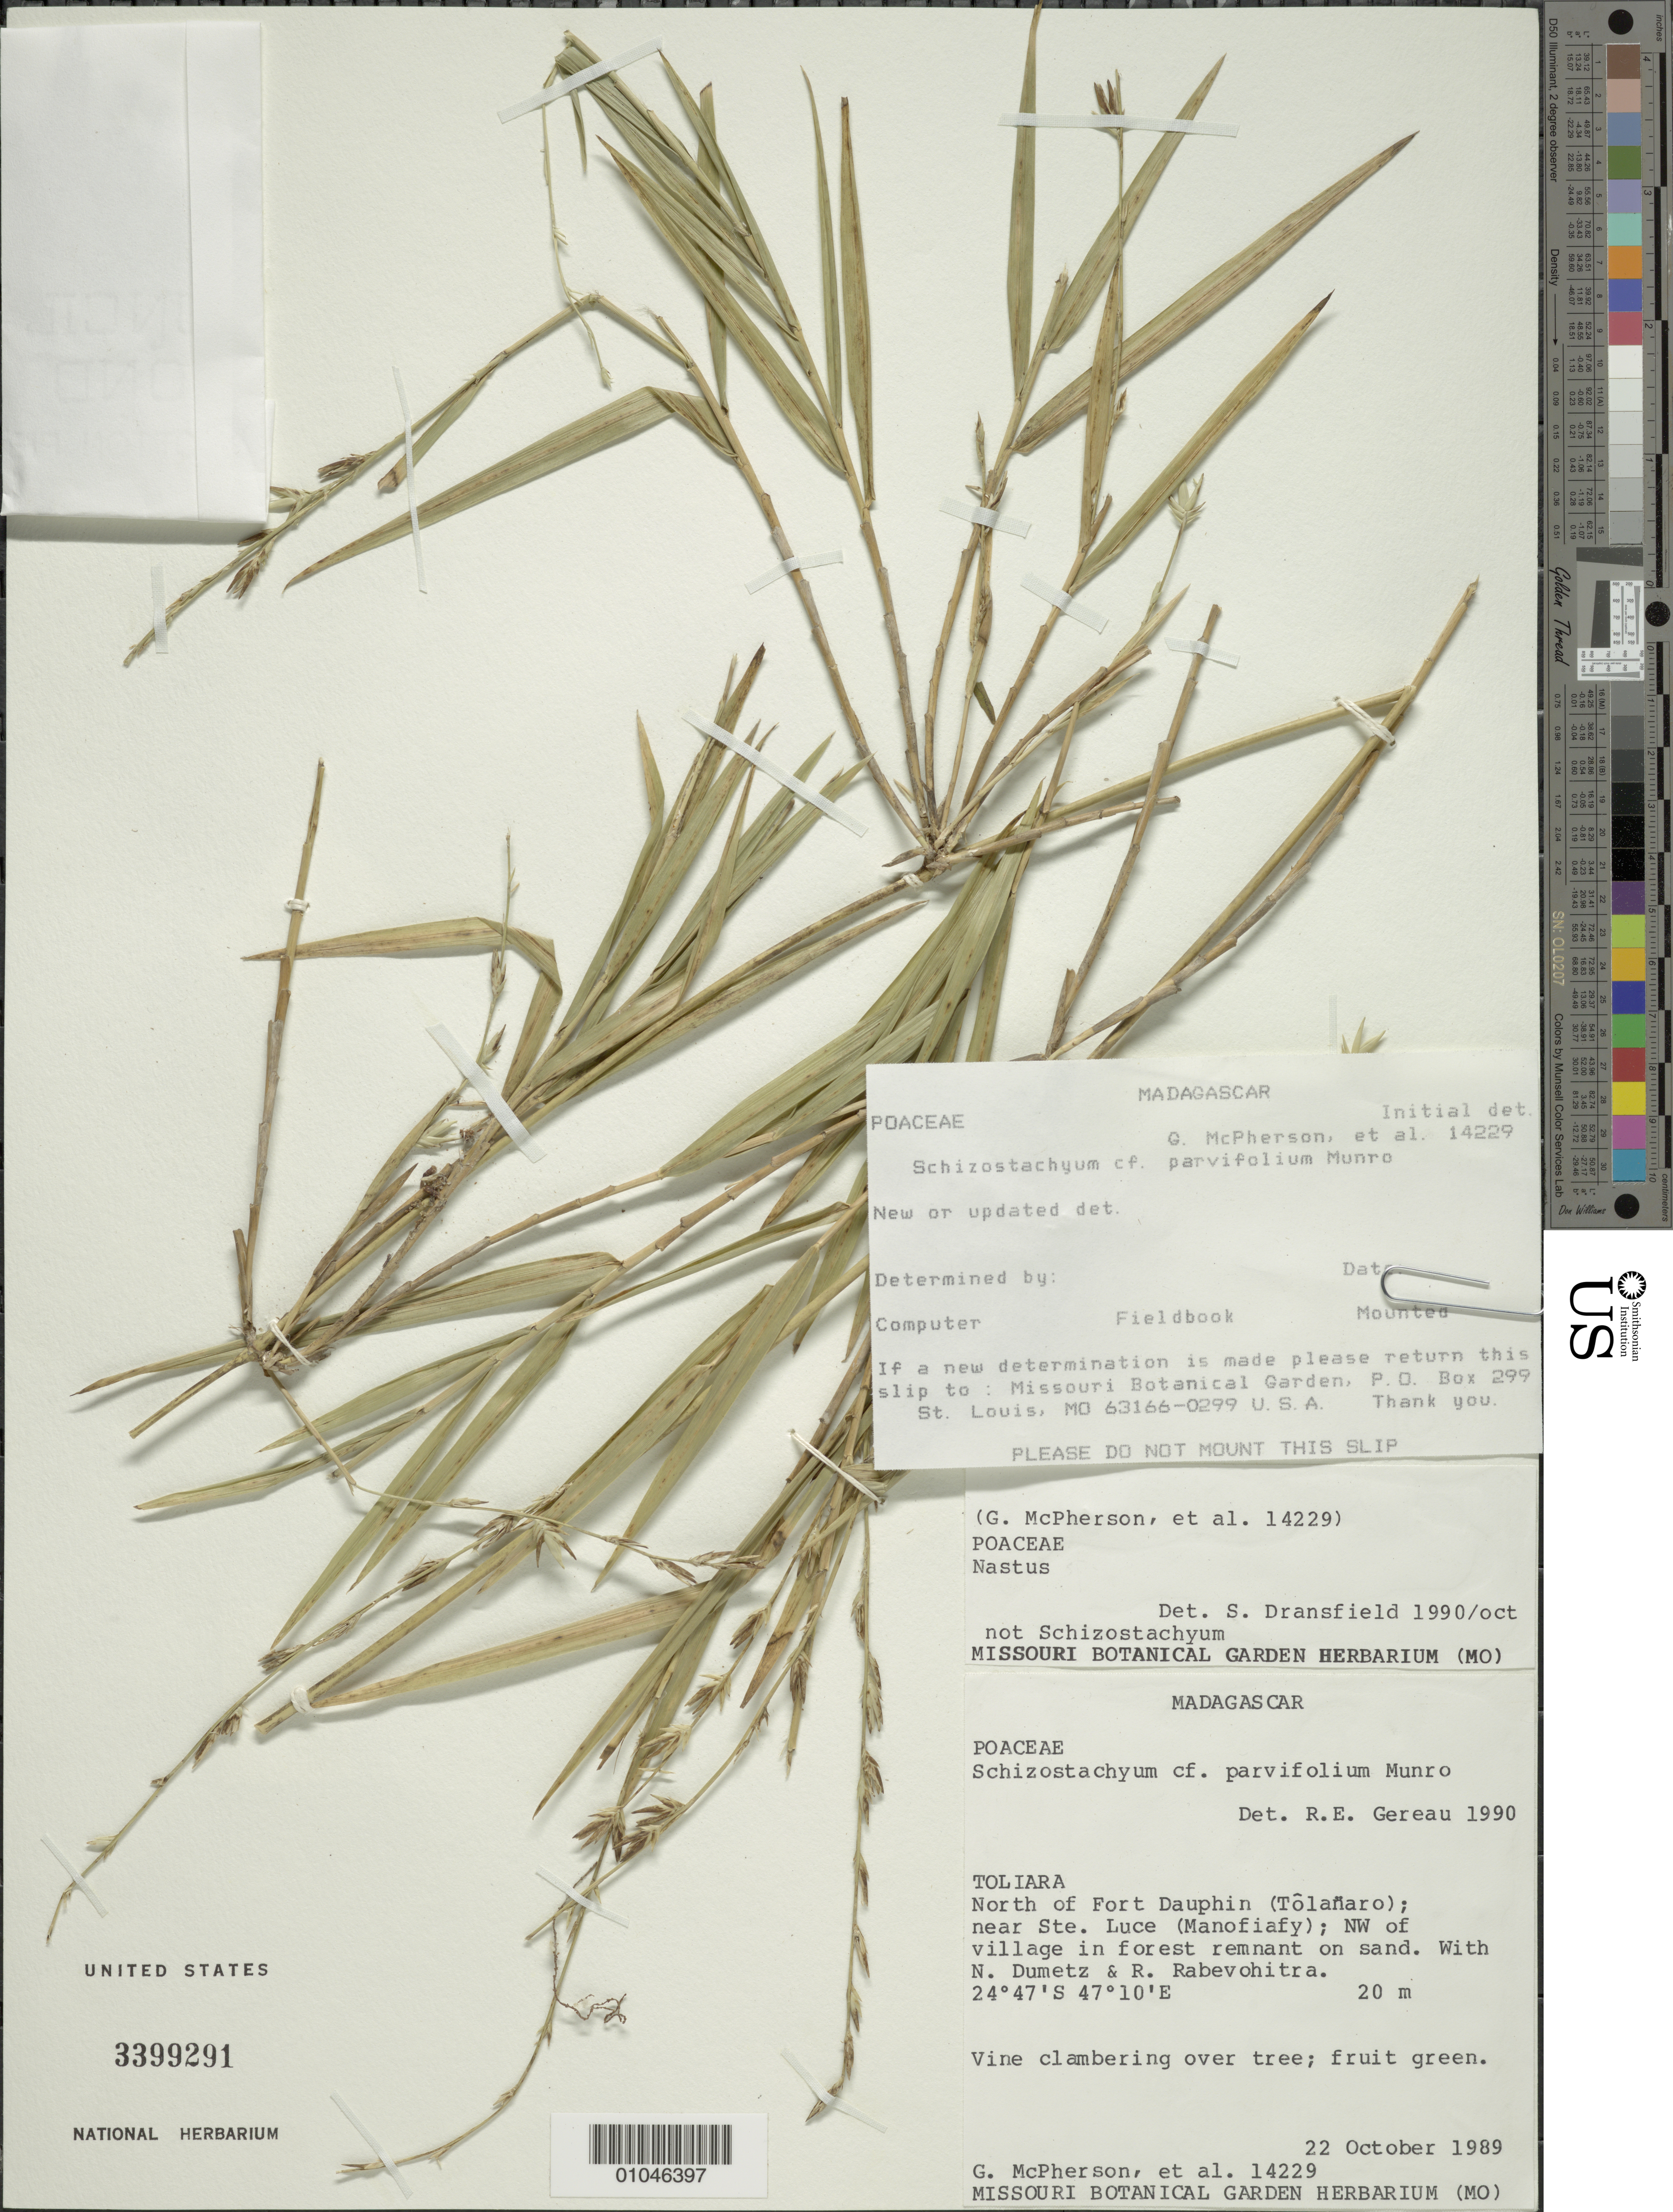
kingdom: Plantae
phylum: Tracheophyta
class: Liliopsida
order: Poales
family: Poaceae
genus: Nastus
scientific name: Nastus sp.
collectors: G. D. McPherson et al.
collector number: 14229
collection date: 1989-10-22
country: Madagascar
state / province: Anosy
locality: N of Fort Dauphin (Tolanaro), near Ste. Luce (Manofiafy), NW of village in forest remnant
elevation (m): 20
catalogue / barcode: US 3399291